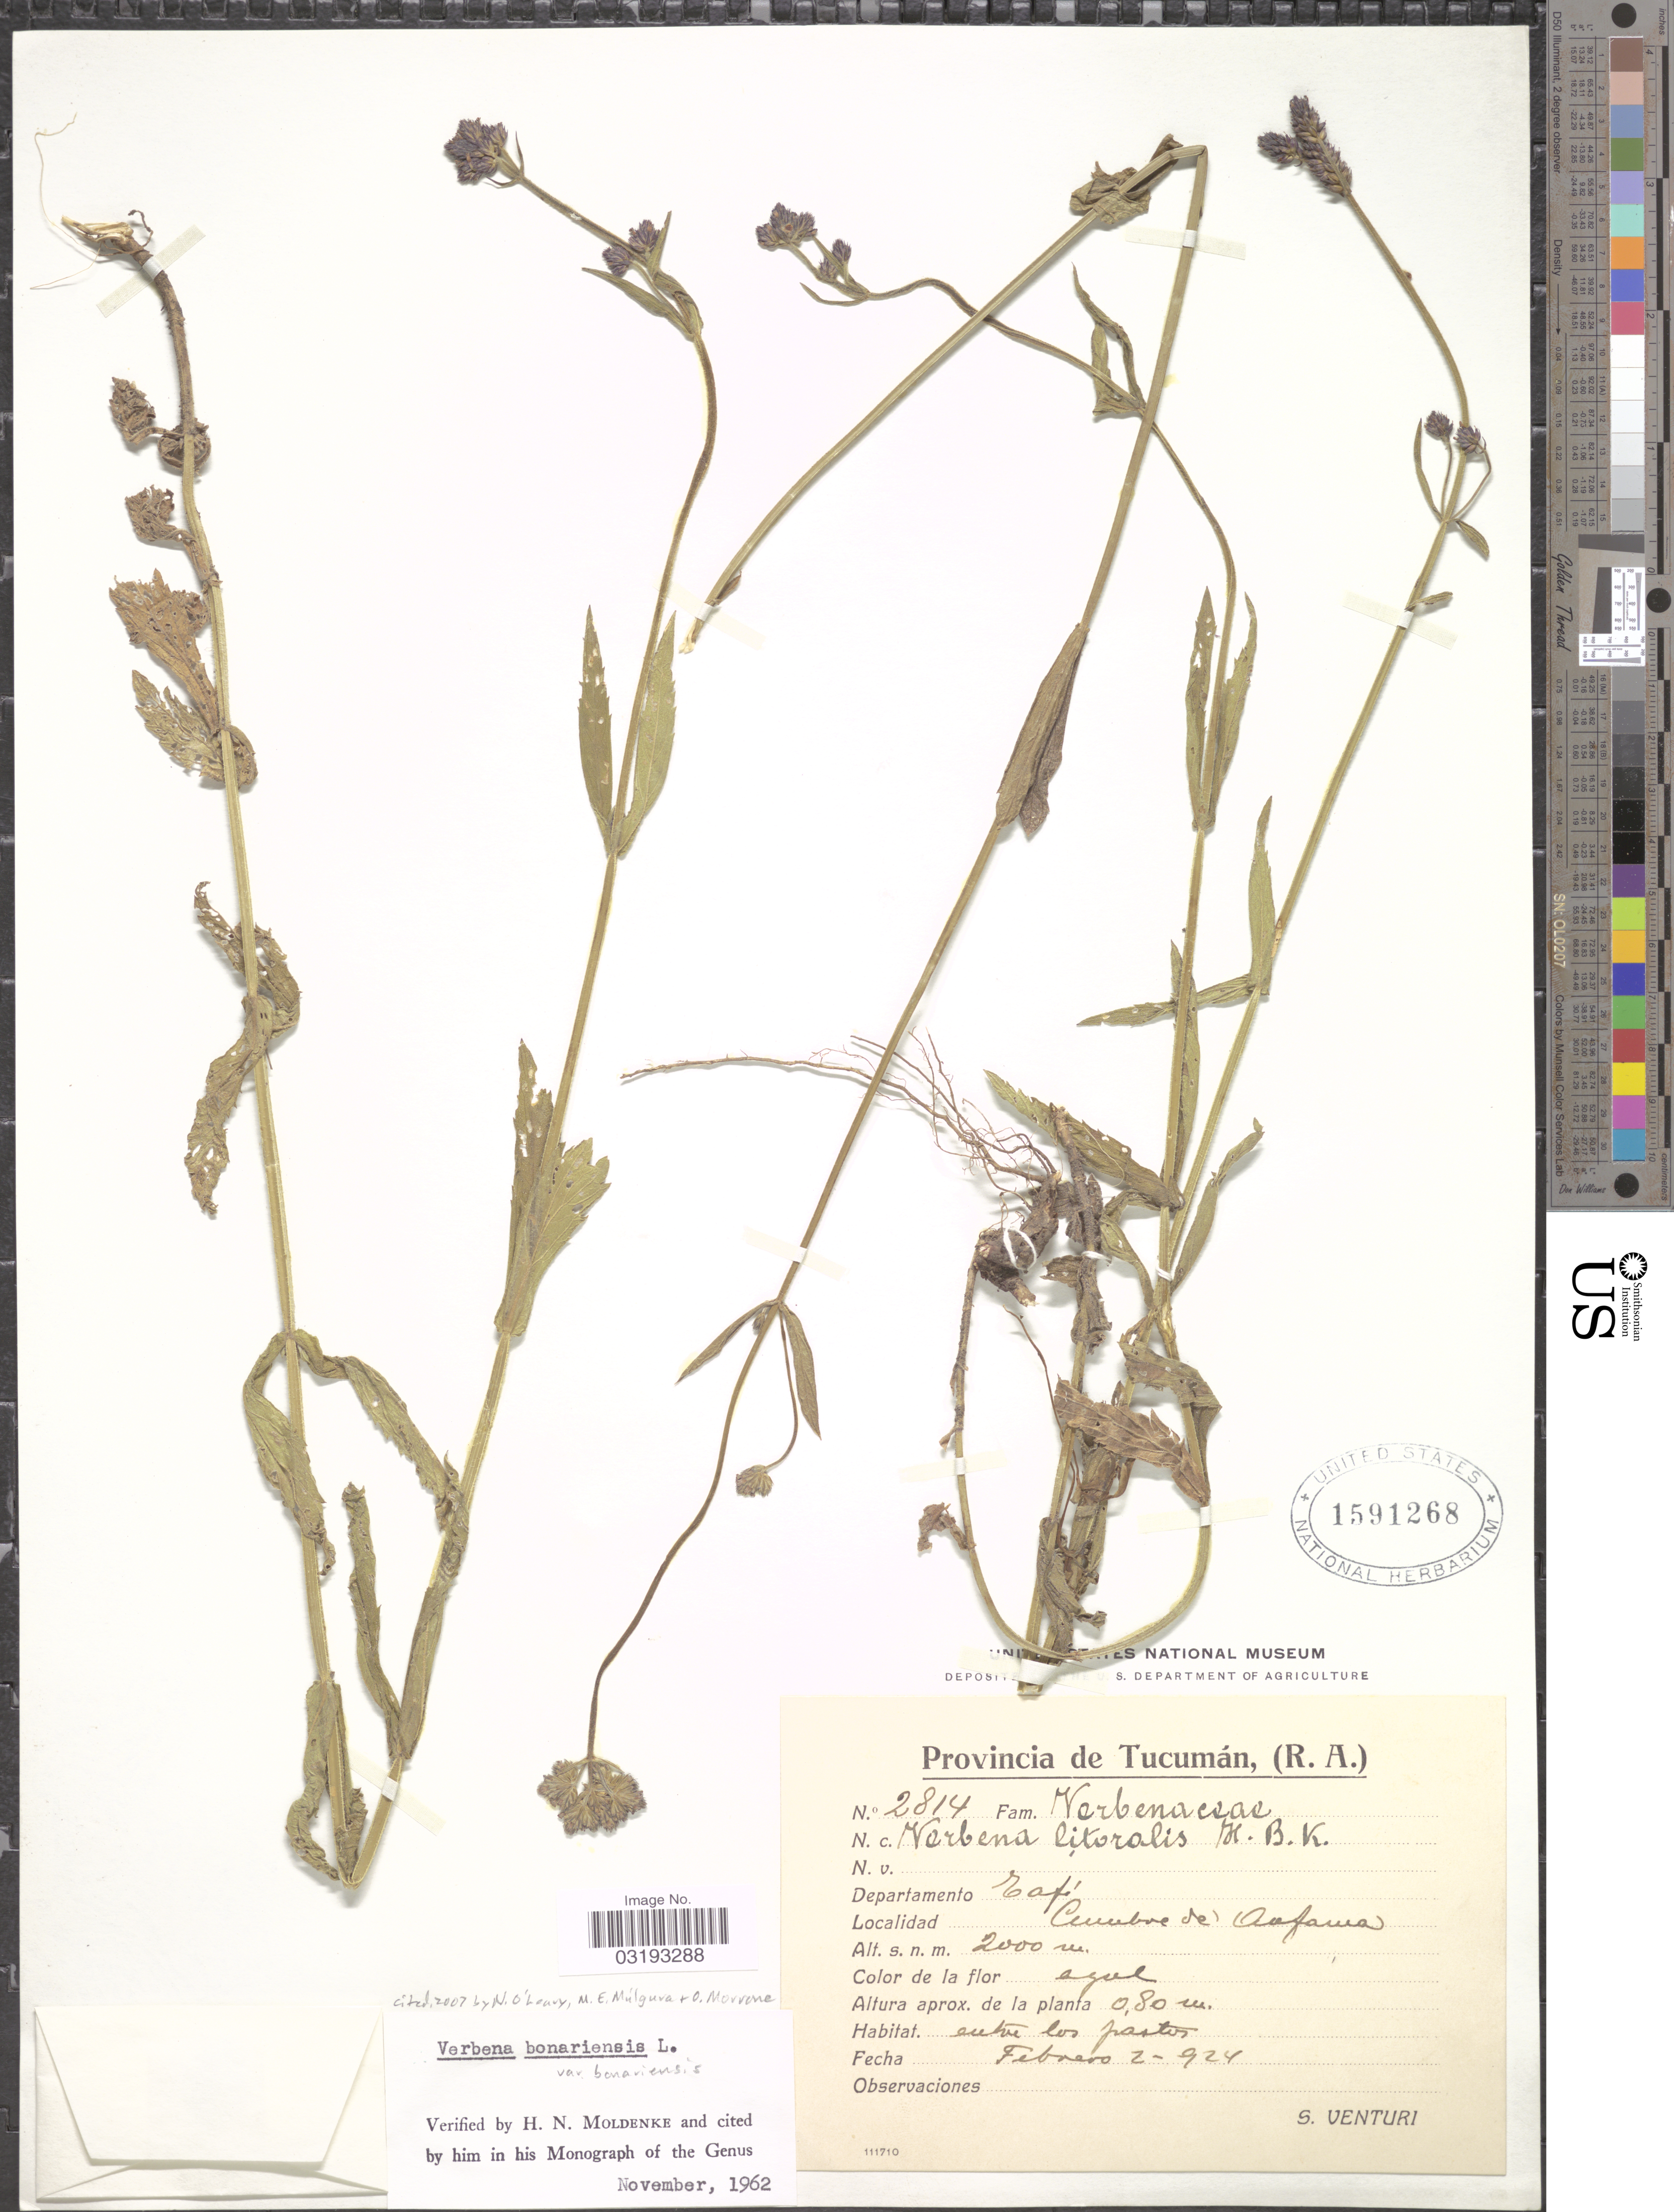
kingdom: Plantae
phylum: Tracheophyta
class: Magnoliopsida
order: Lamiales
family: Verbenaceae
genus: Verbena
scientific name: Verbena bonariensis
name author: L.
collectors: S. Venturi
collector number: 2814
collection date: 1924-02-02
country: Argentina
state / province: Tucuman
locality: Departamento Tafi. Cumbre de Anfama.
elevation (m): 2000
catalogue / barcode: US 1591268